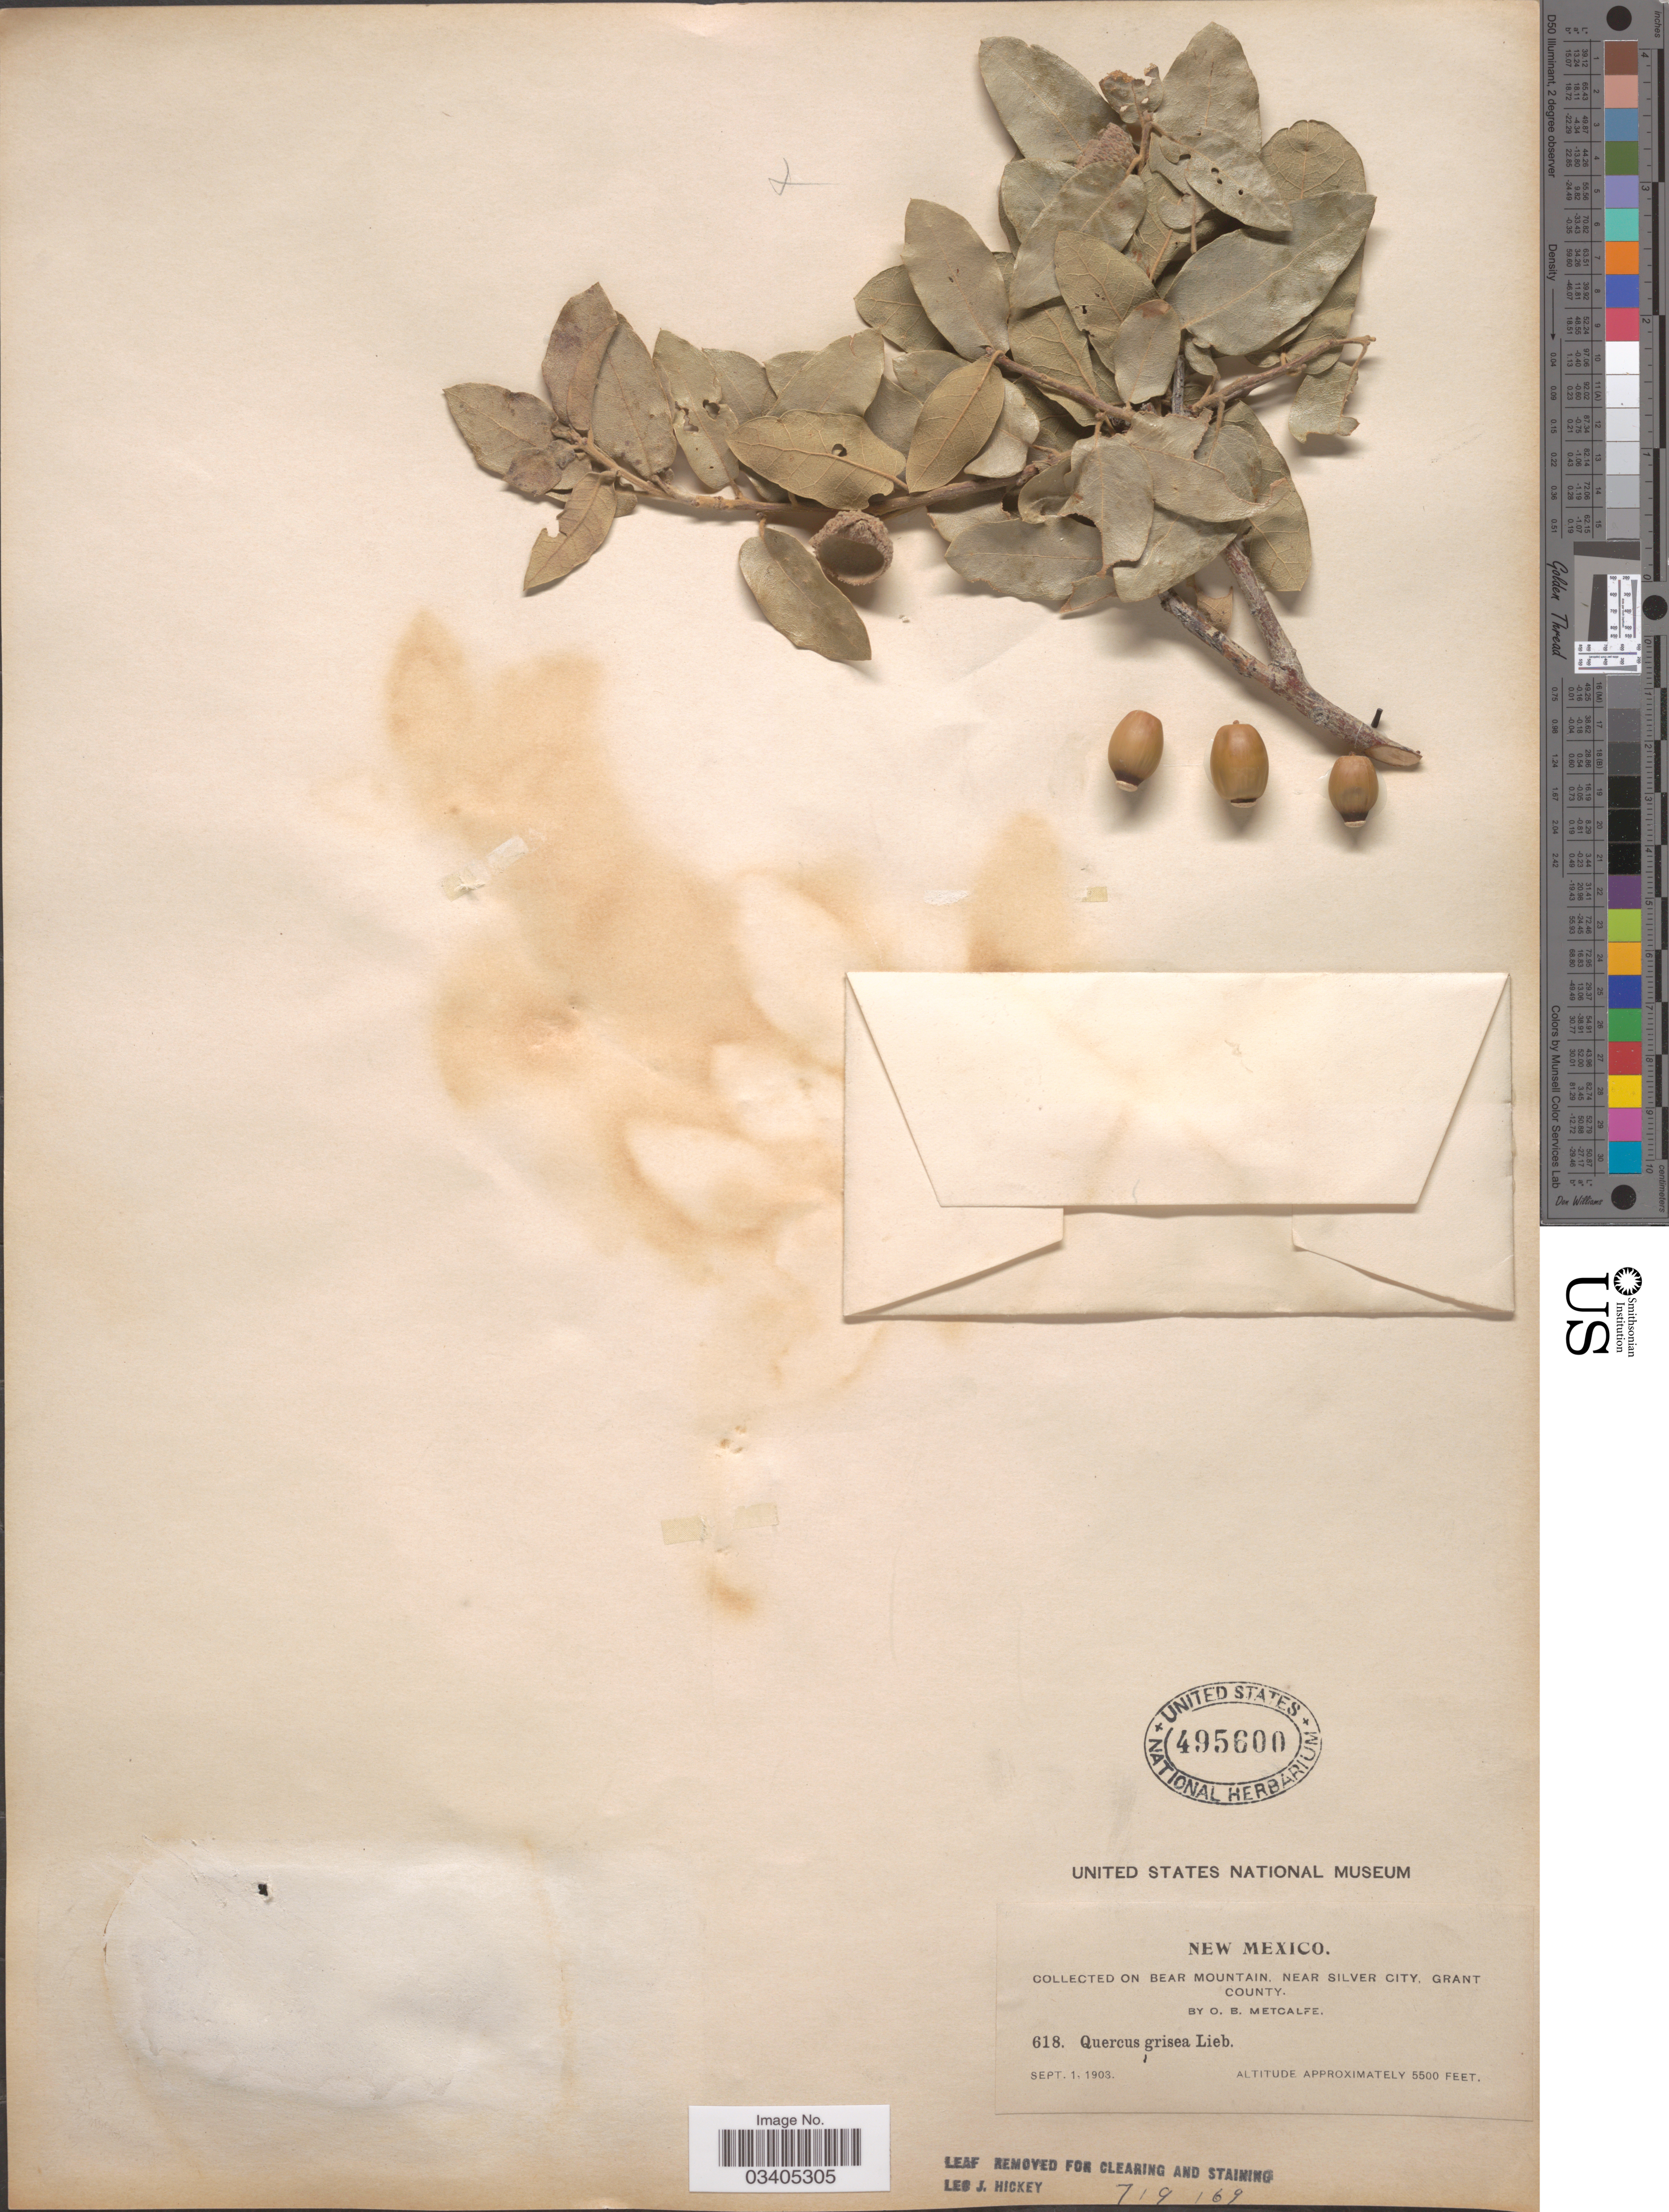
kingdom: Plantae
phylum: Tracheophyta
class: Magnoliopsida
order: Fagales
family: Fagaceae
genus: Quercus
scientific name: Quercus grisea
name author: Liebm.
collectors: O. B. Metcalfe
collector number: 618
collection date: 1903-09-01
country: United States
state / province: New Mexico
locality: On Bear Mountain, near Silver City, Grant County.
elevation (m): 1676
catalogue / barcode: US 495600